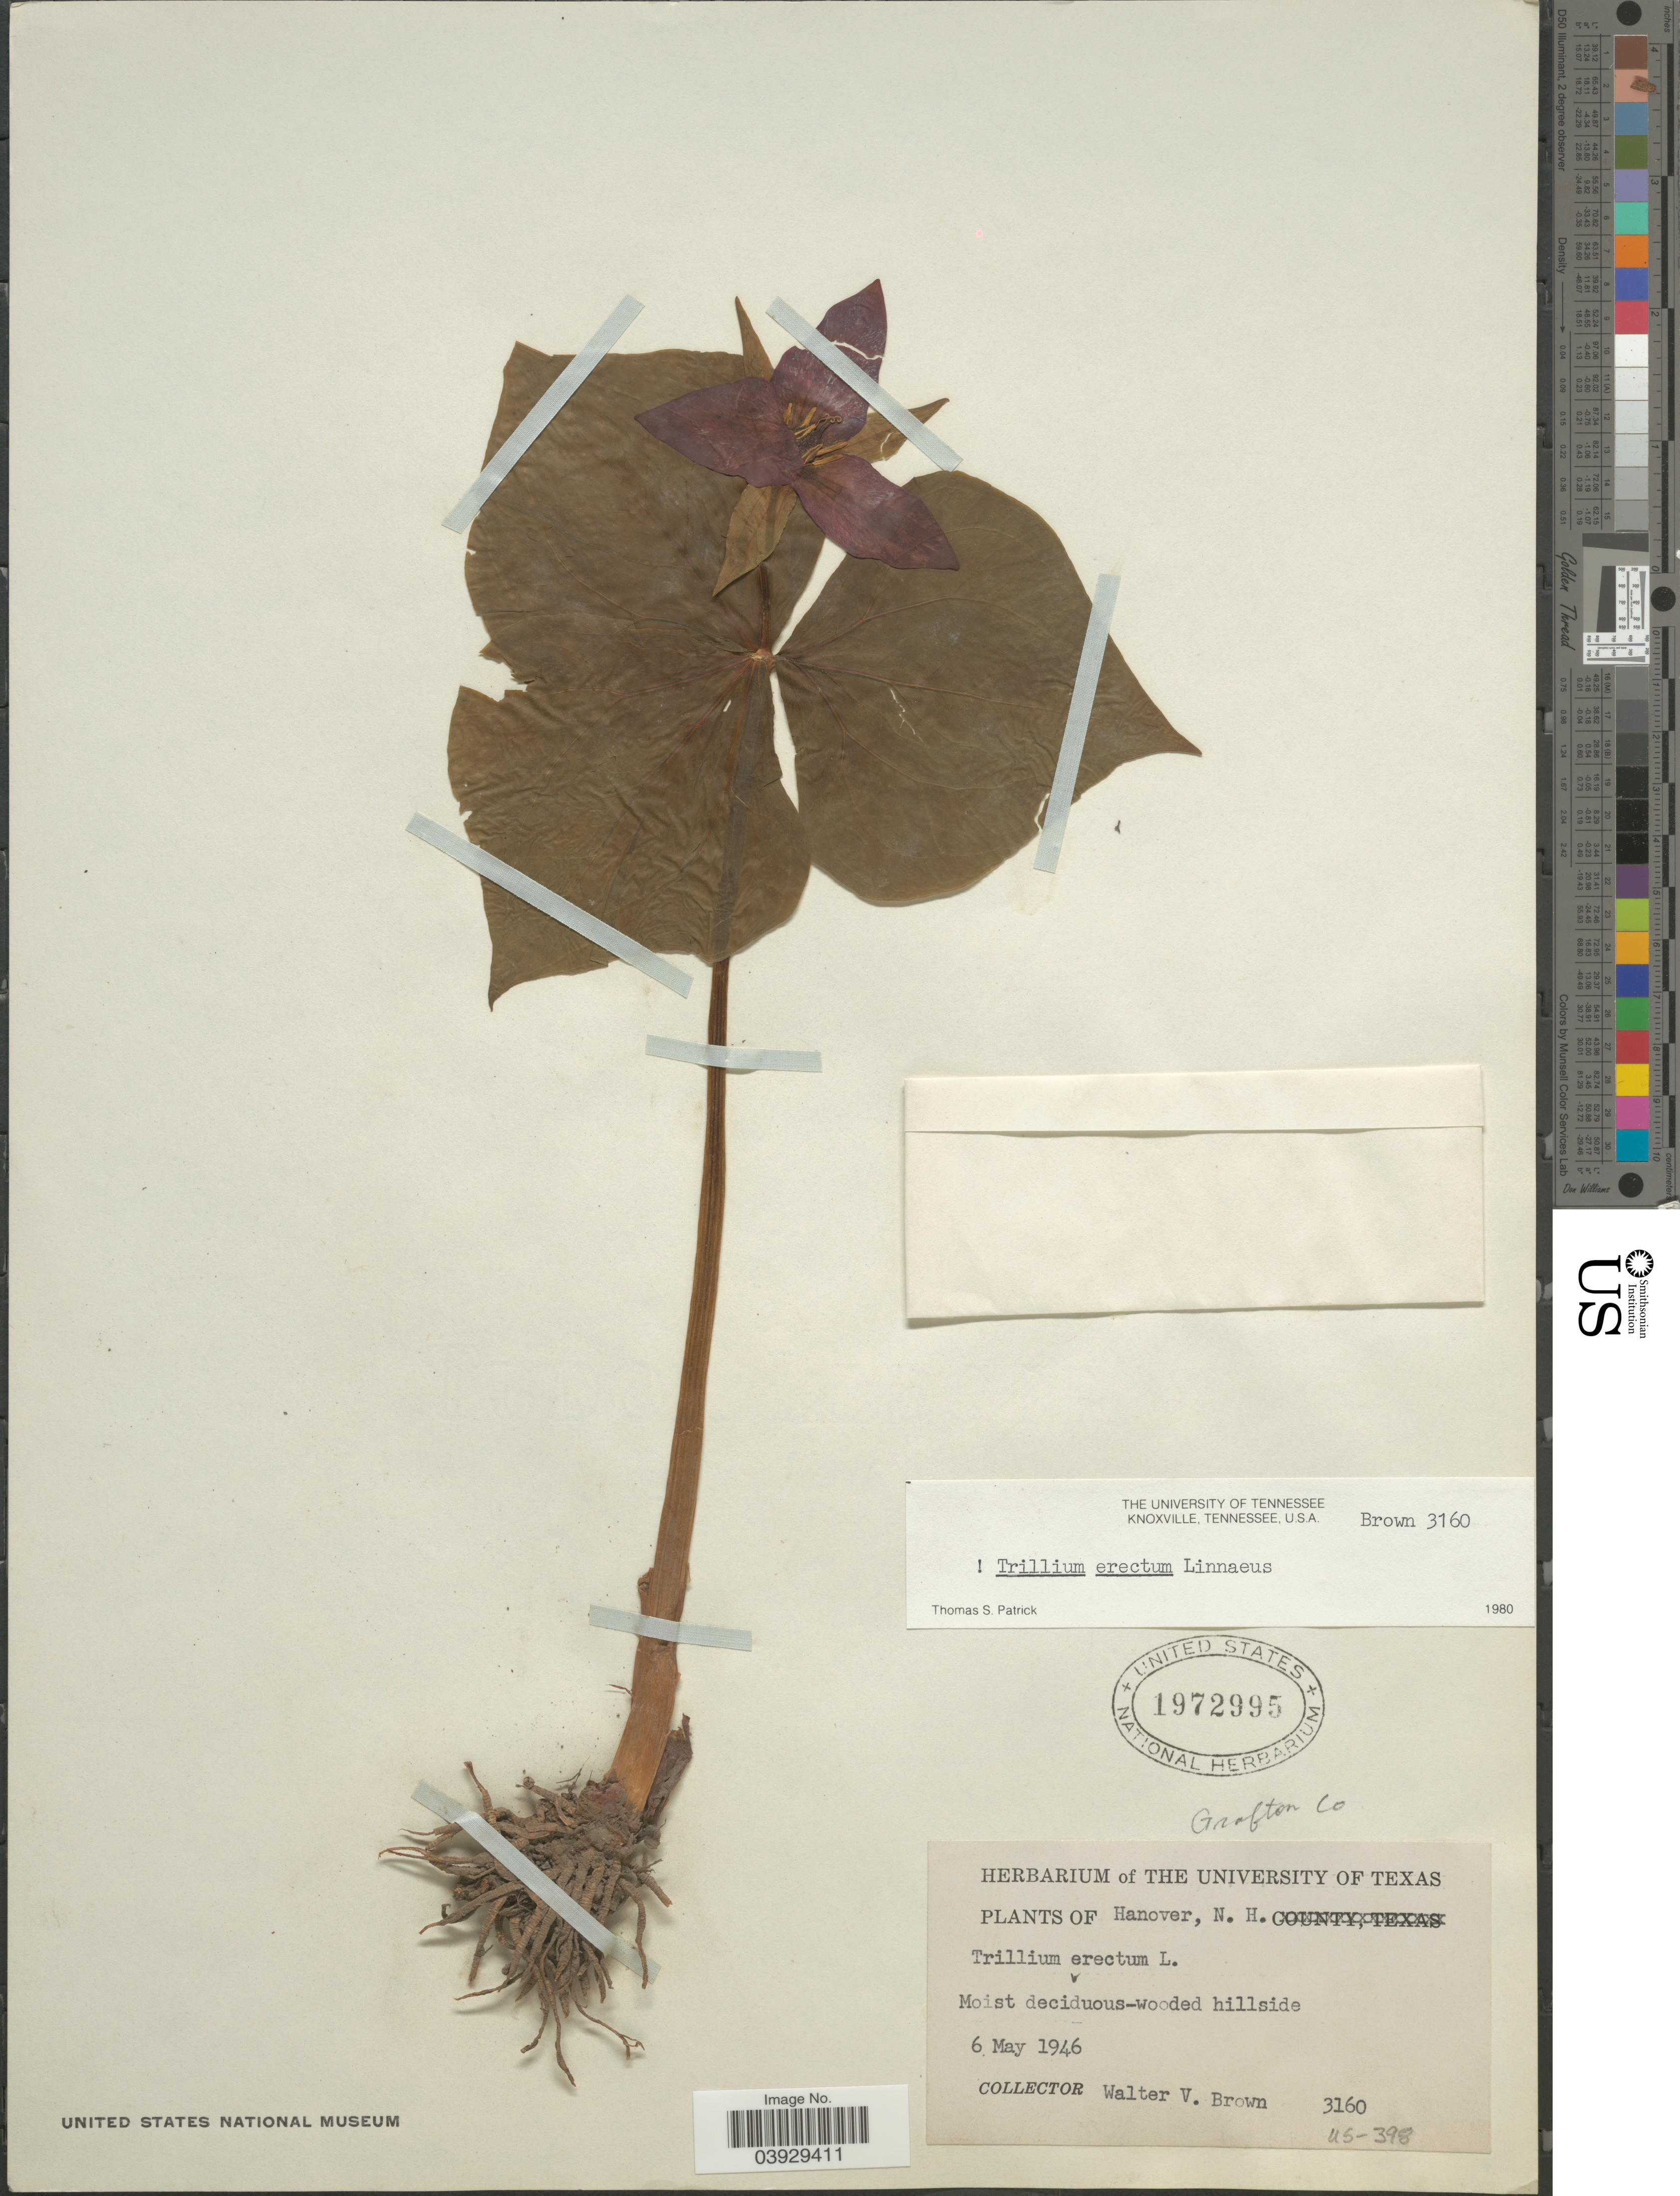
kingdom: Plantae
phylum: Tracheophyta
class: Liliopsida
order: Liliales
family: Melanthiaceae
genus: Trillium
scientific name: Trillium erectum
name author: L.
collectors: W. Brown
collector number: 3160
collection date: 1946-05-06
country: United States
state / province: New Hampshire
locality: Grafton Co. Hanover.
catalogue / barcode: US 1972995